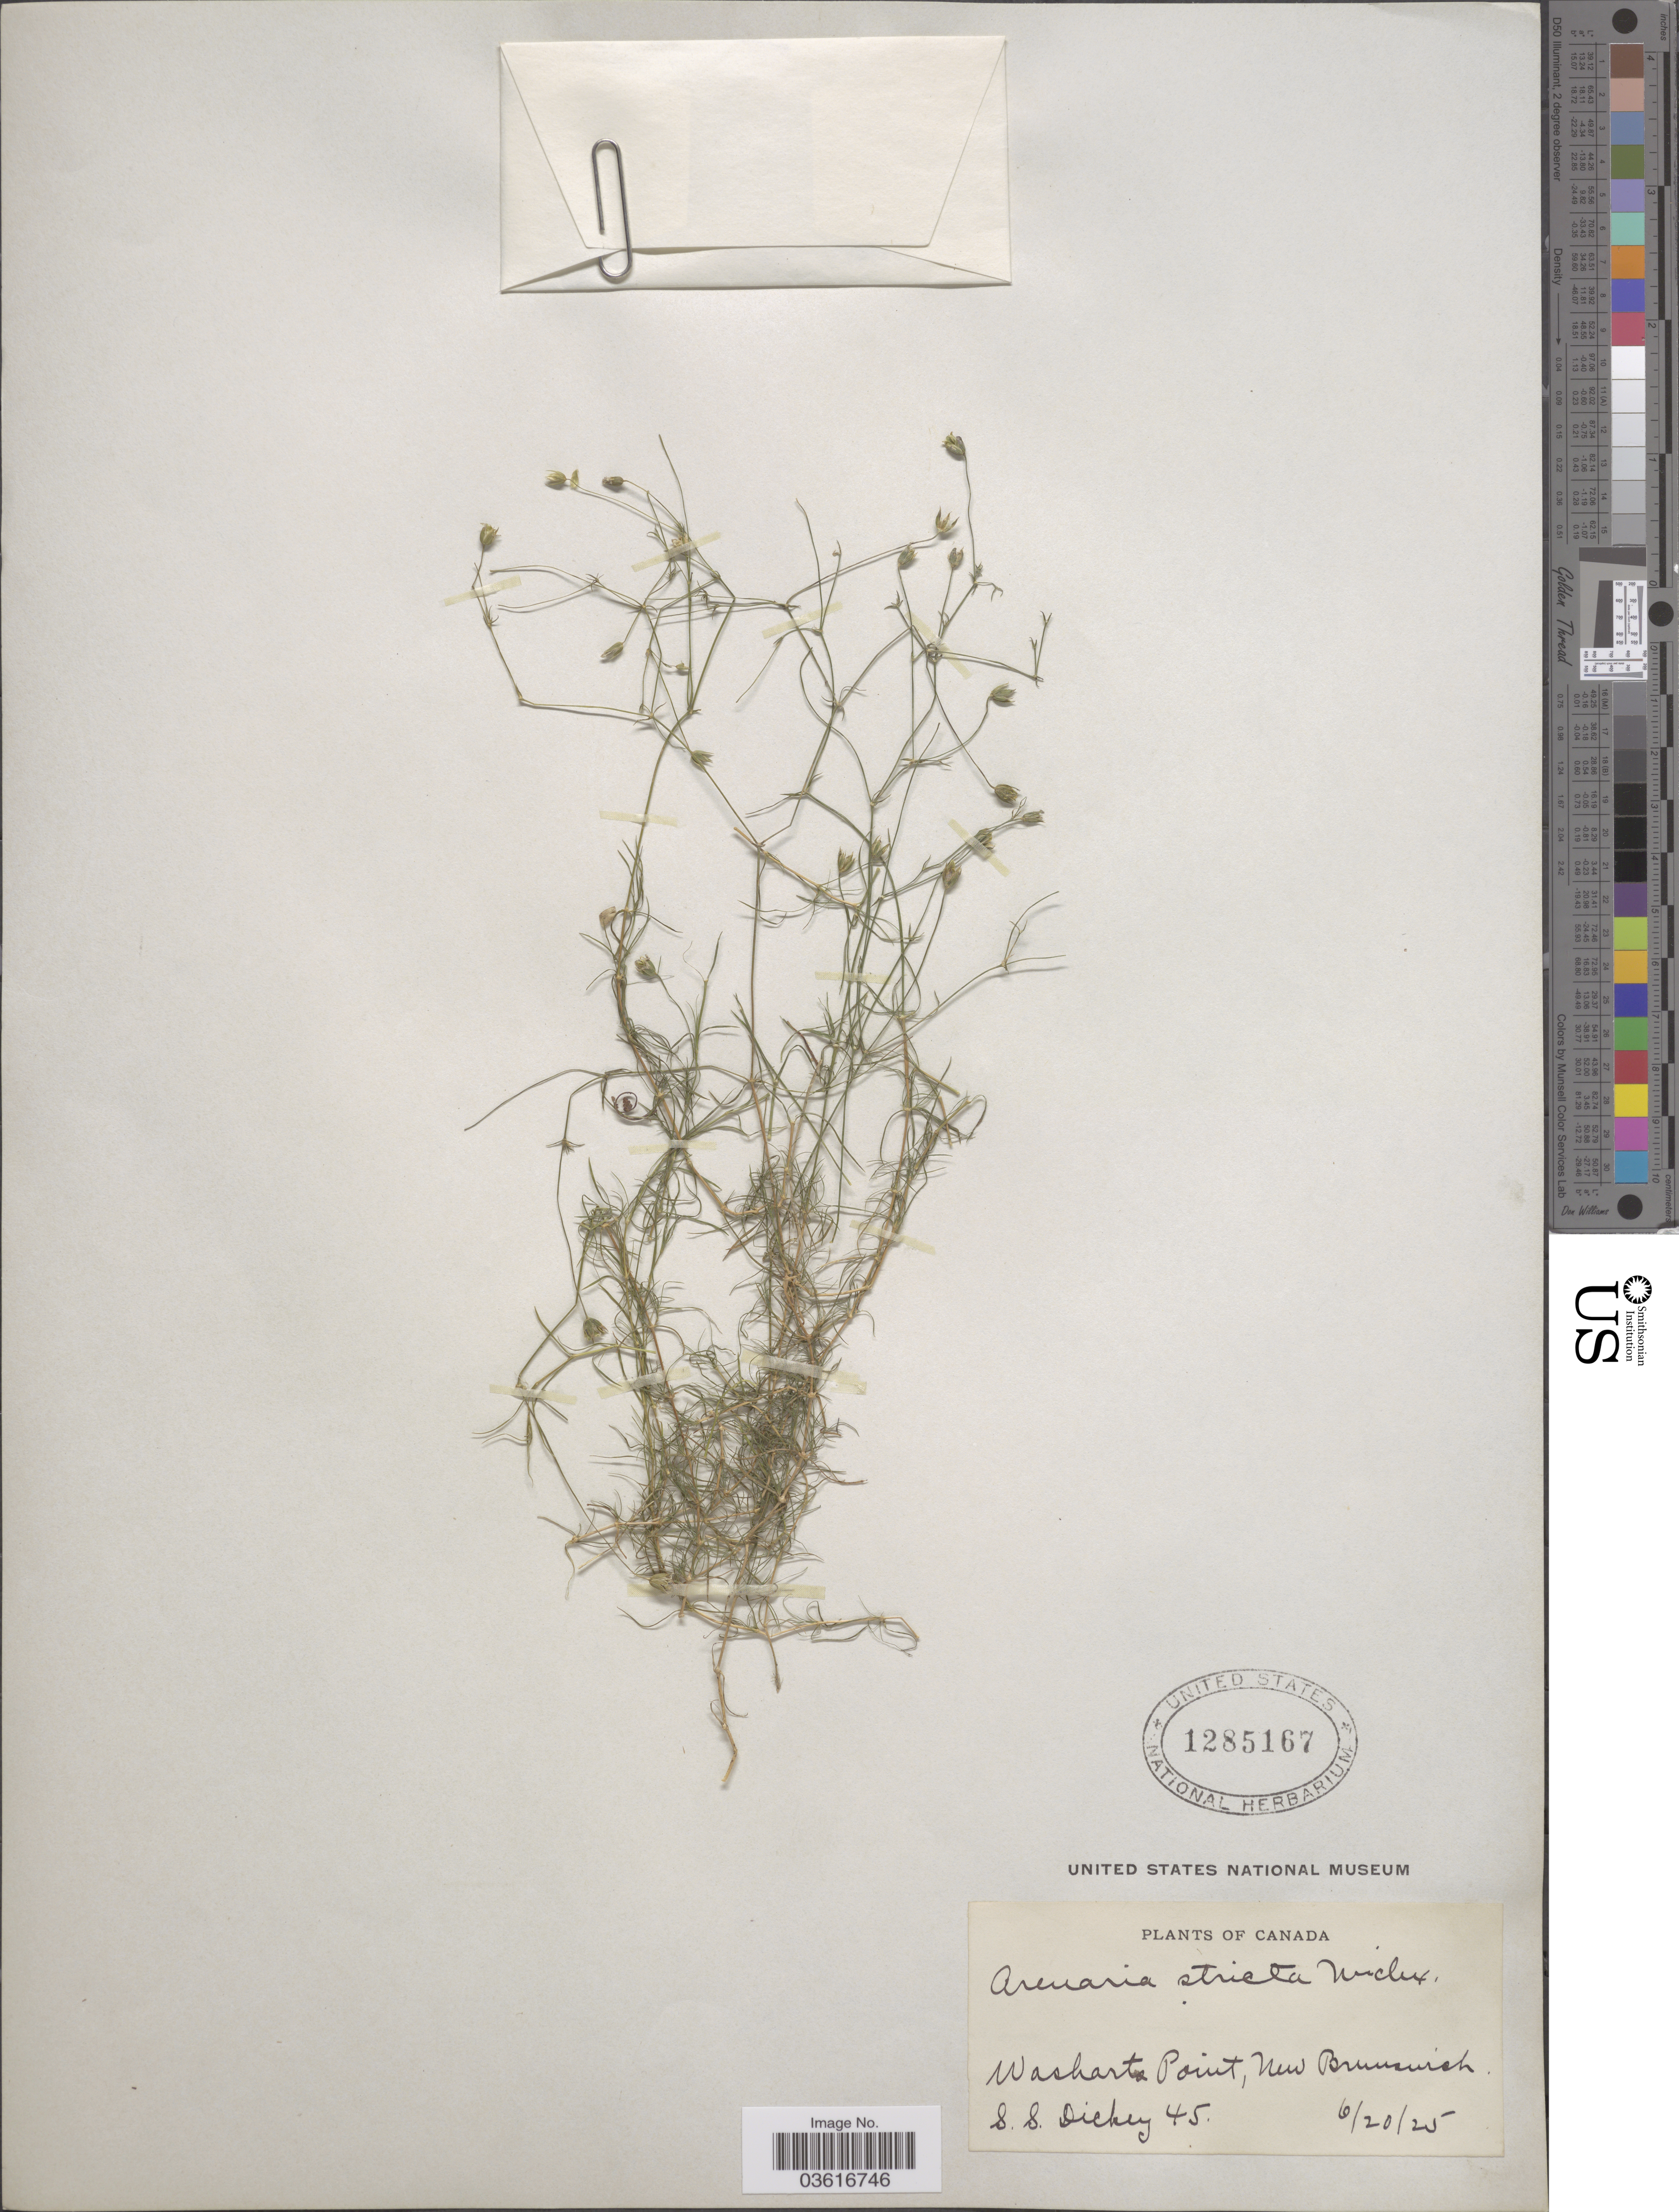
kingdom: Plantae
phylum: Tracheophyta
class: Magnoliopsida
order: Caryophyllales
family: Caryophyllaceae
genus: Minuartia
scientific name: Minuartia stricta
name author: (Sw.) Hiern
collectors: S. Dickey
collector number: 45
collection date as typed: Transcribed d/m/y: 20/6/25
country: Canada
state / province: New Brunswick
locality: Washarts Point.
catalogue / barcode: US 1285167